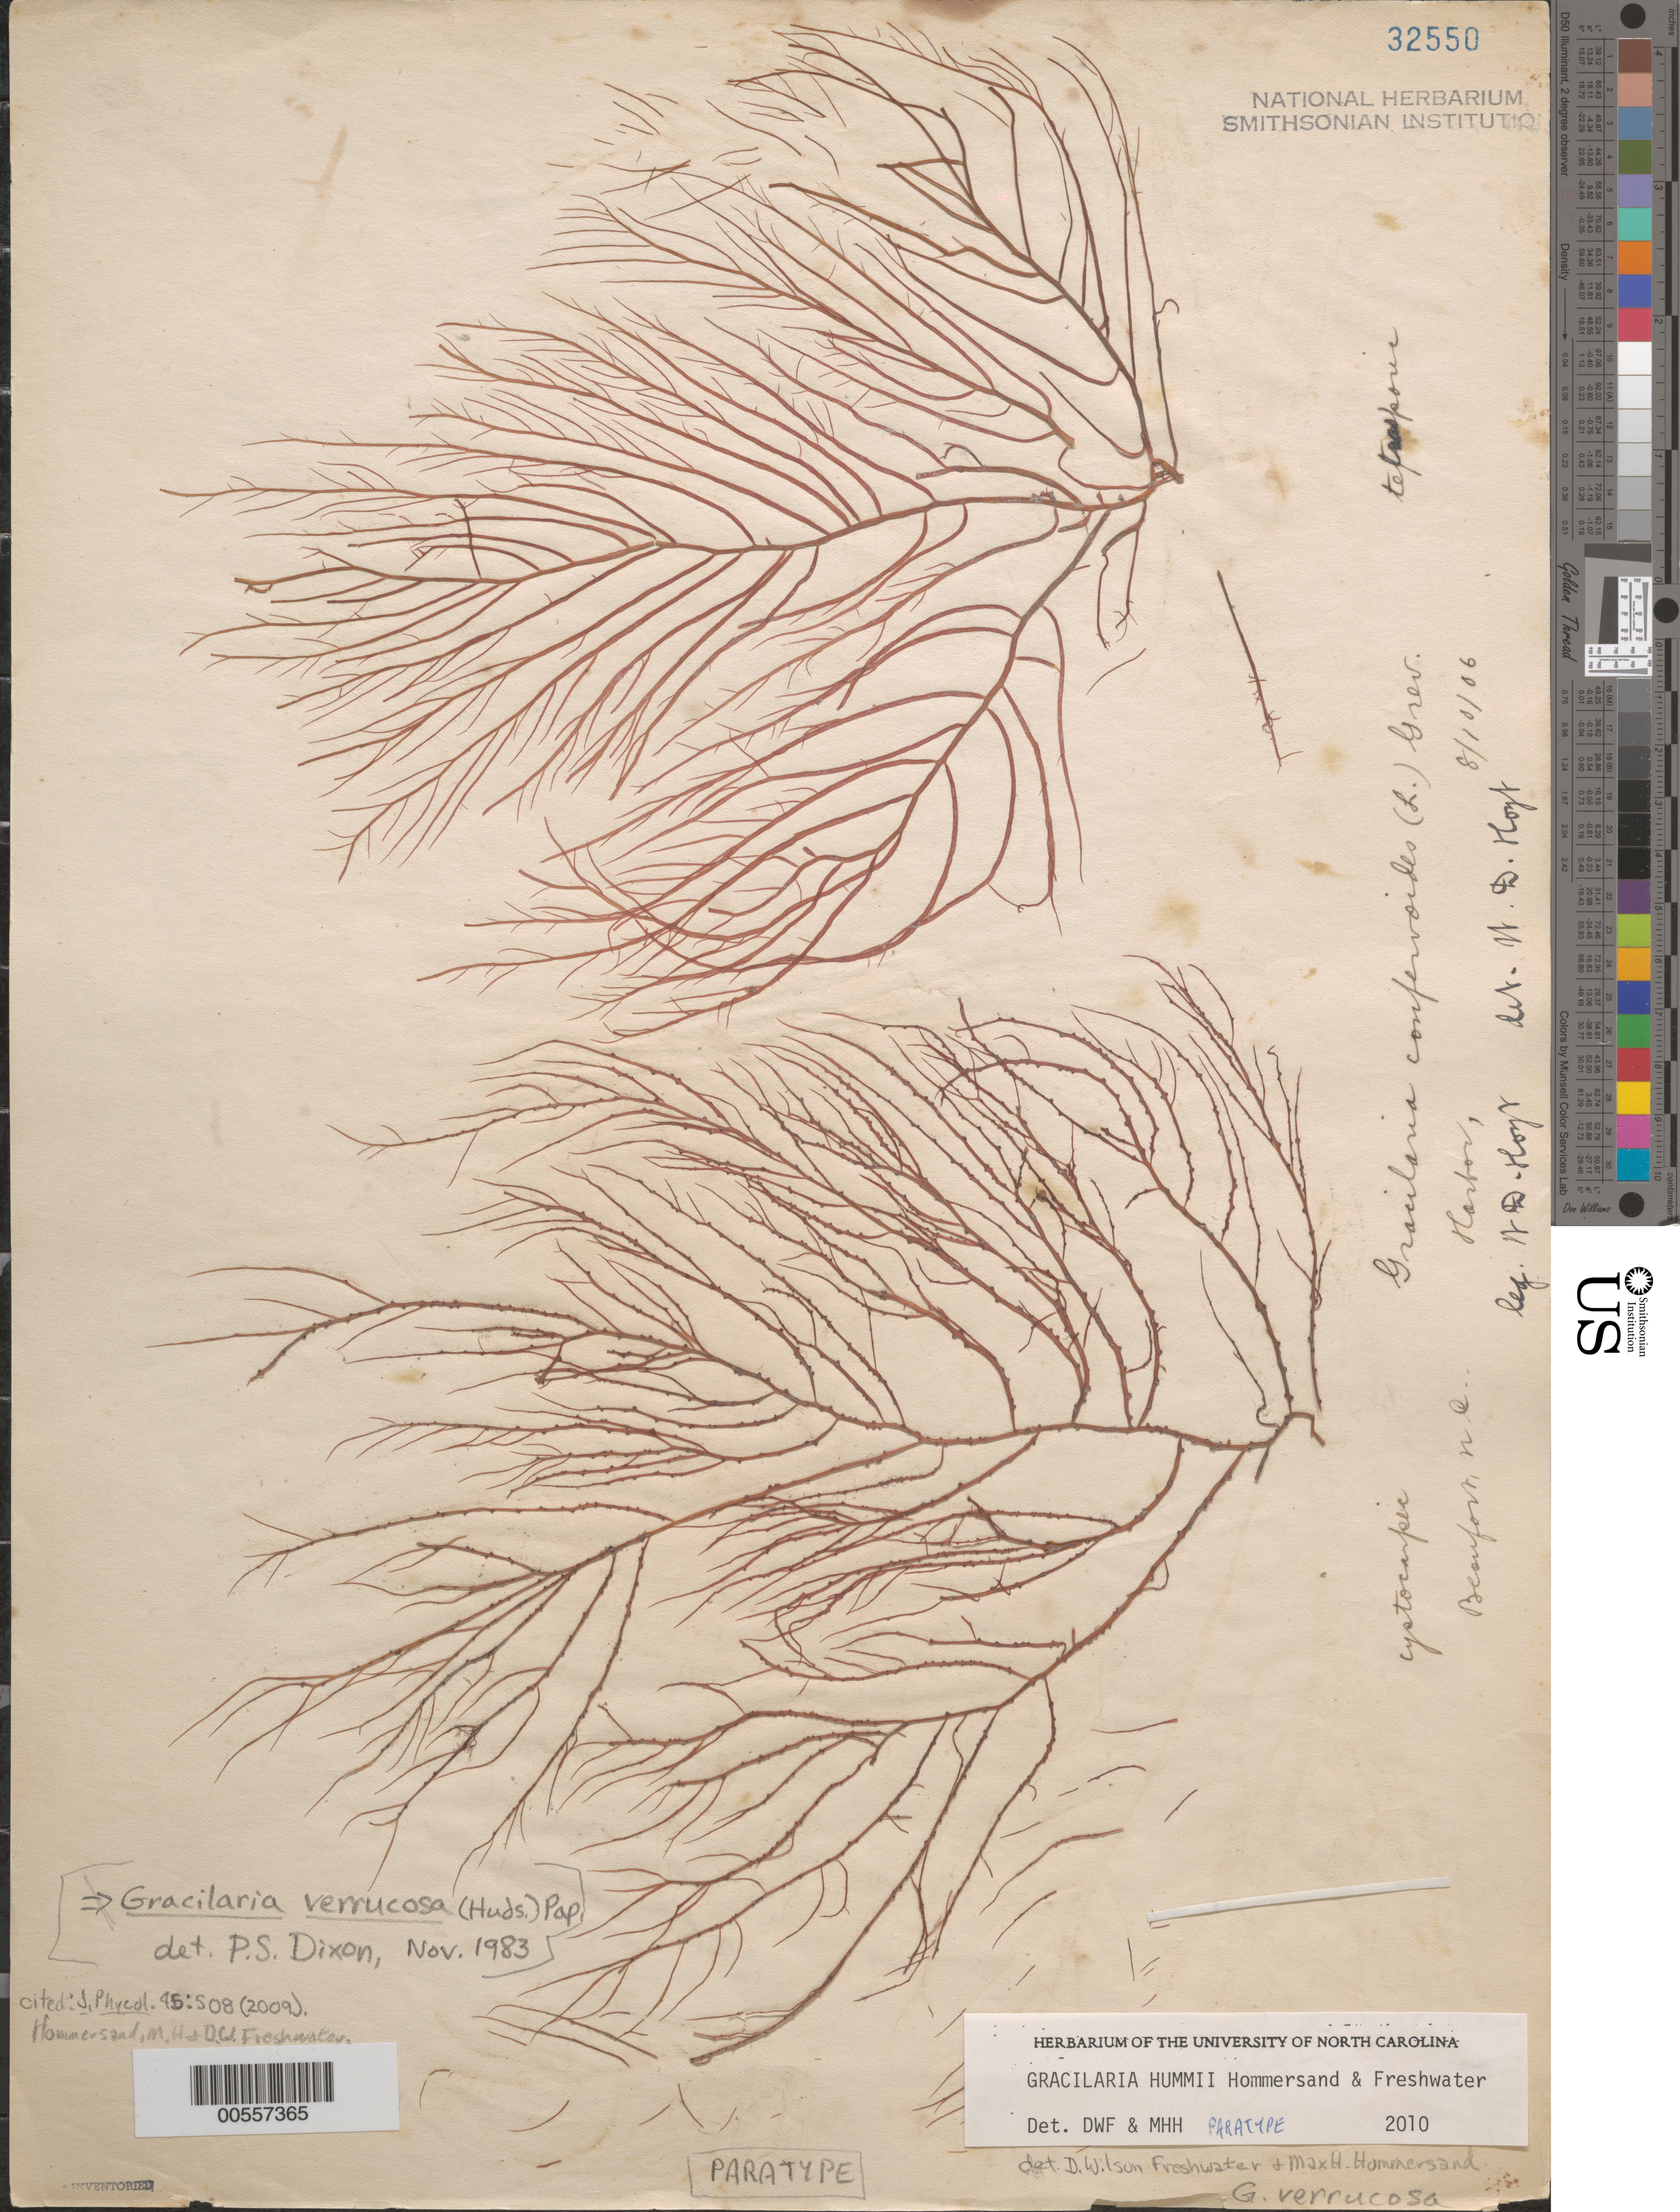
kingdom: Plantae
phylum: Rhodophyta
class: Florideophyceae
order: Gracilariales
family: Gracilariaceae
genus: Gracilaria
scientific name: Gracilaria hummii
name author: Hommers. & Freshwater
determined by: Freshwater, D. W.; Hommersand, M. H.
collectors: W. D. Hoyt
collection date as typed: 10 Aug 1906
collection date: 1906-08-10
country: United States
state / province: North Carolina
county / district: Carteret County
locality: Beaufort Harbor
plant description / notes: Paratype: Gracilaria hummii Max H. Hommersand & D. Wilson Freshwater, 2010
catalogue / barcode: US 32550